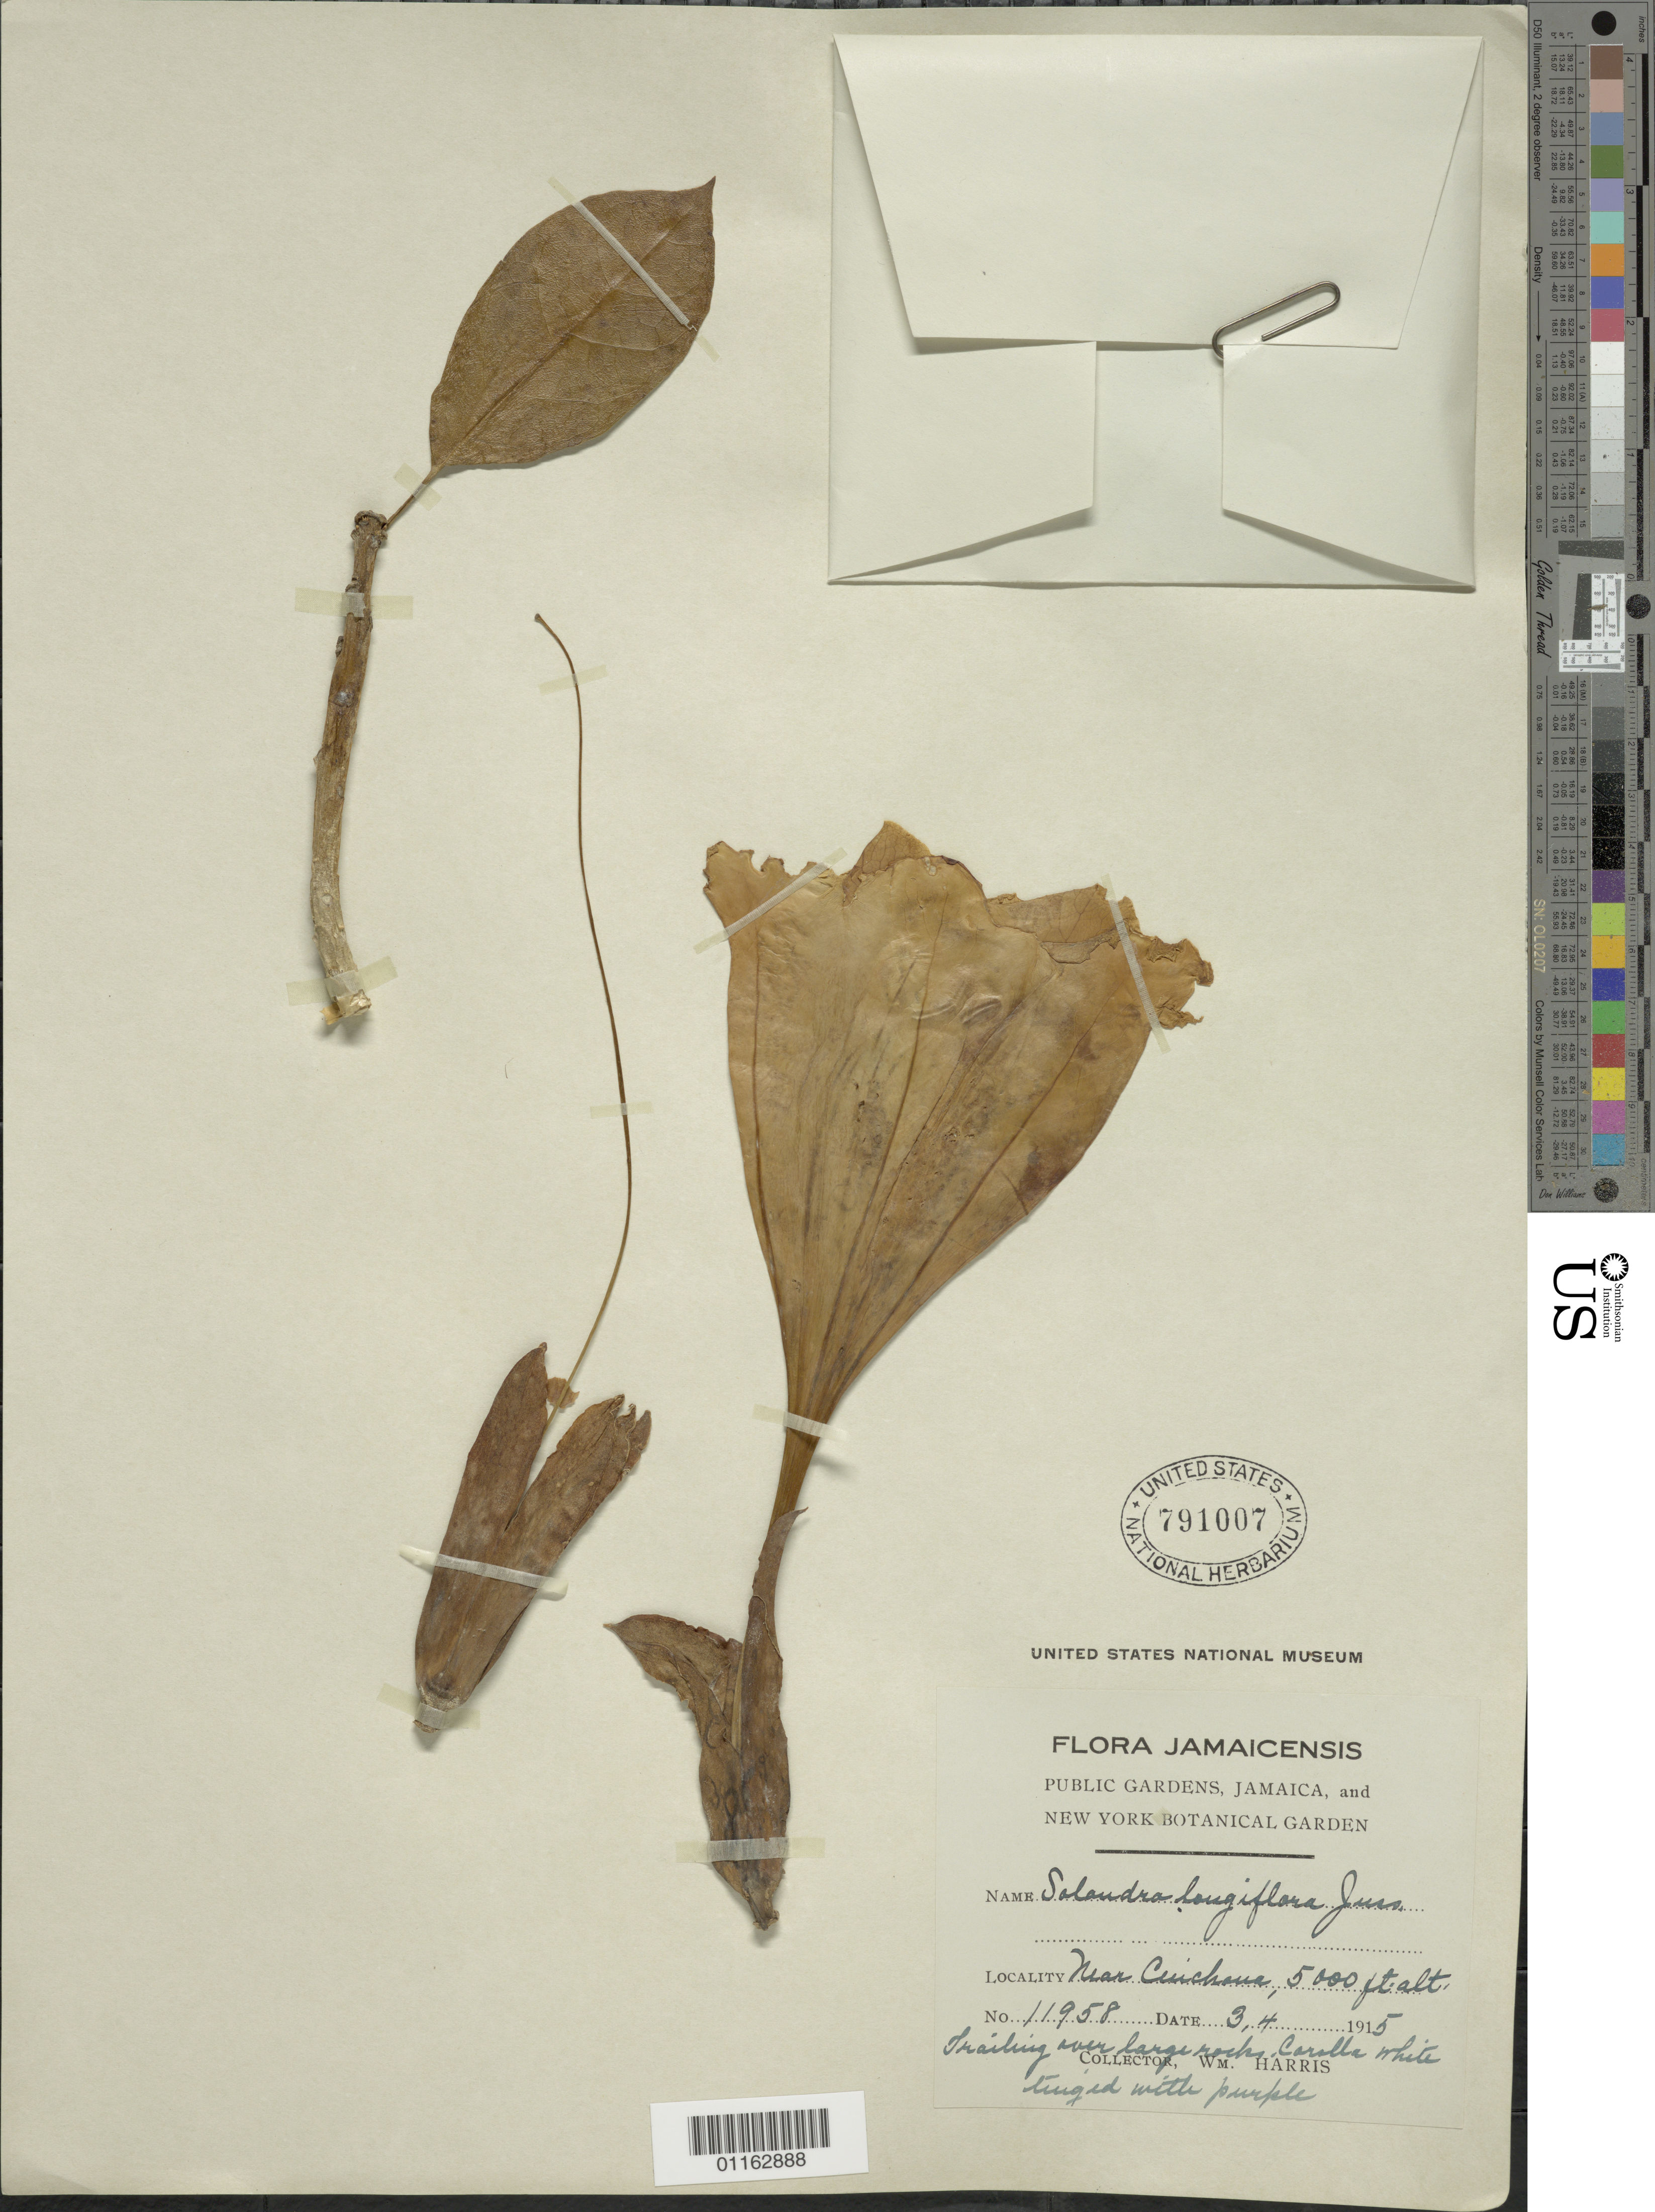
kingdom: Plantae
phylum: Tracheophyta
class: Magnoliopsida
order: Solanales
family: Solanaceae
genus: Solandra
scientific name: Solandra longiflora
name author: Tussac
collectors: W. Harris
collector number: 11958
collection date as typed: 04 Mar 1915 or 03 Apr 1915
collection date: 1915-03-04 or 1915-04-03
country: Jamaica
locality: Near Cinchona; trailing over large rock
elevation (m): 1524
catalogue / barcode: US 791007